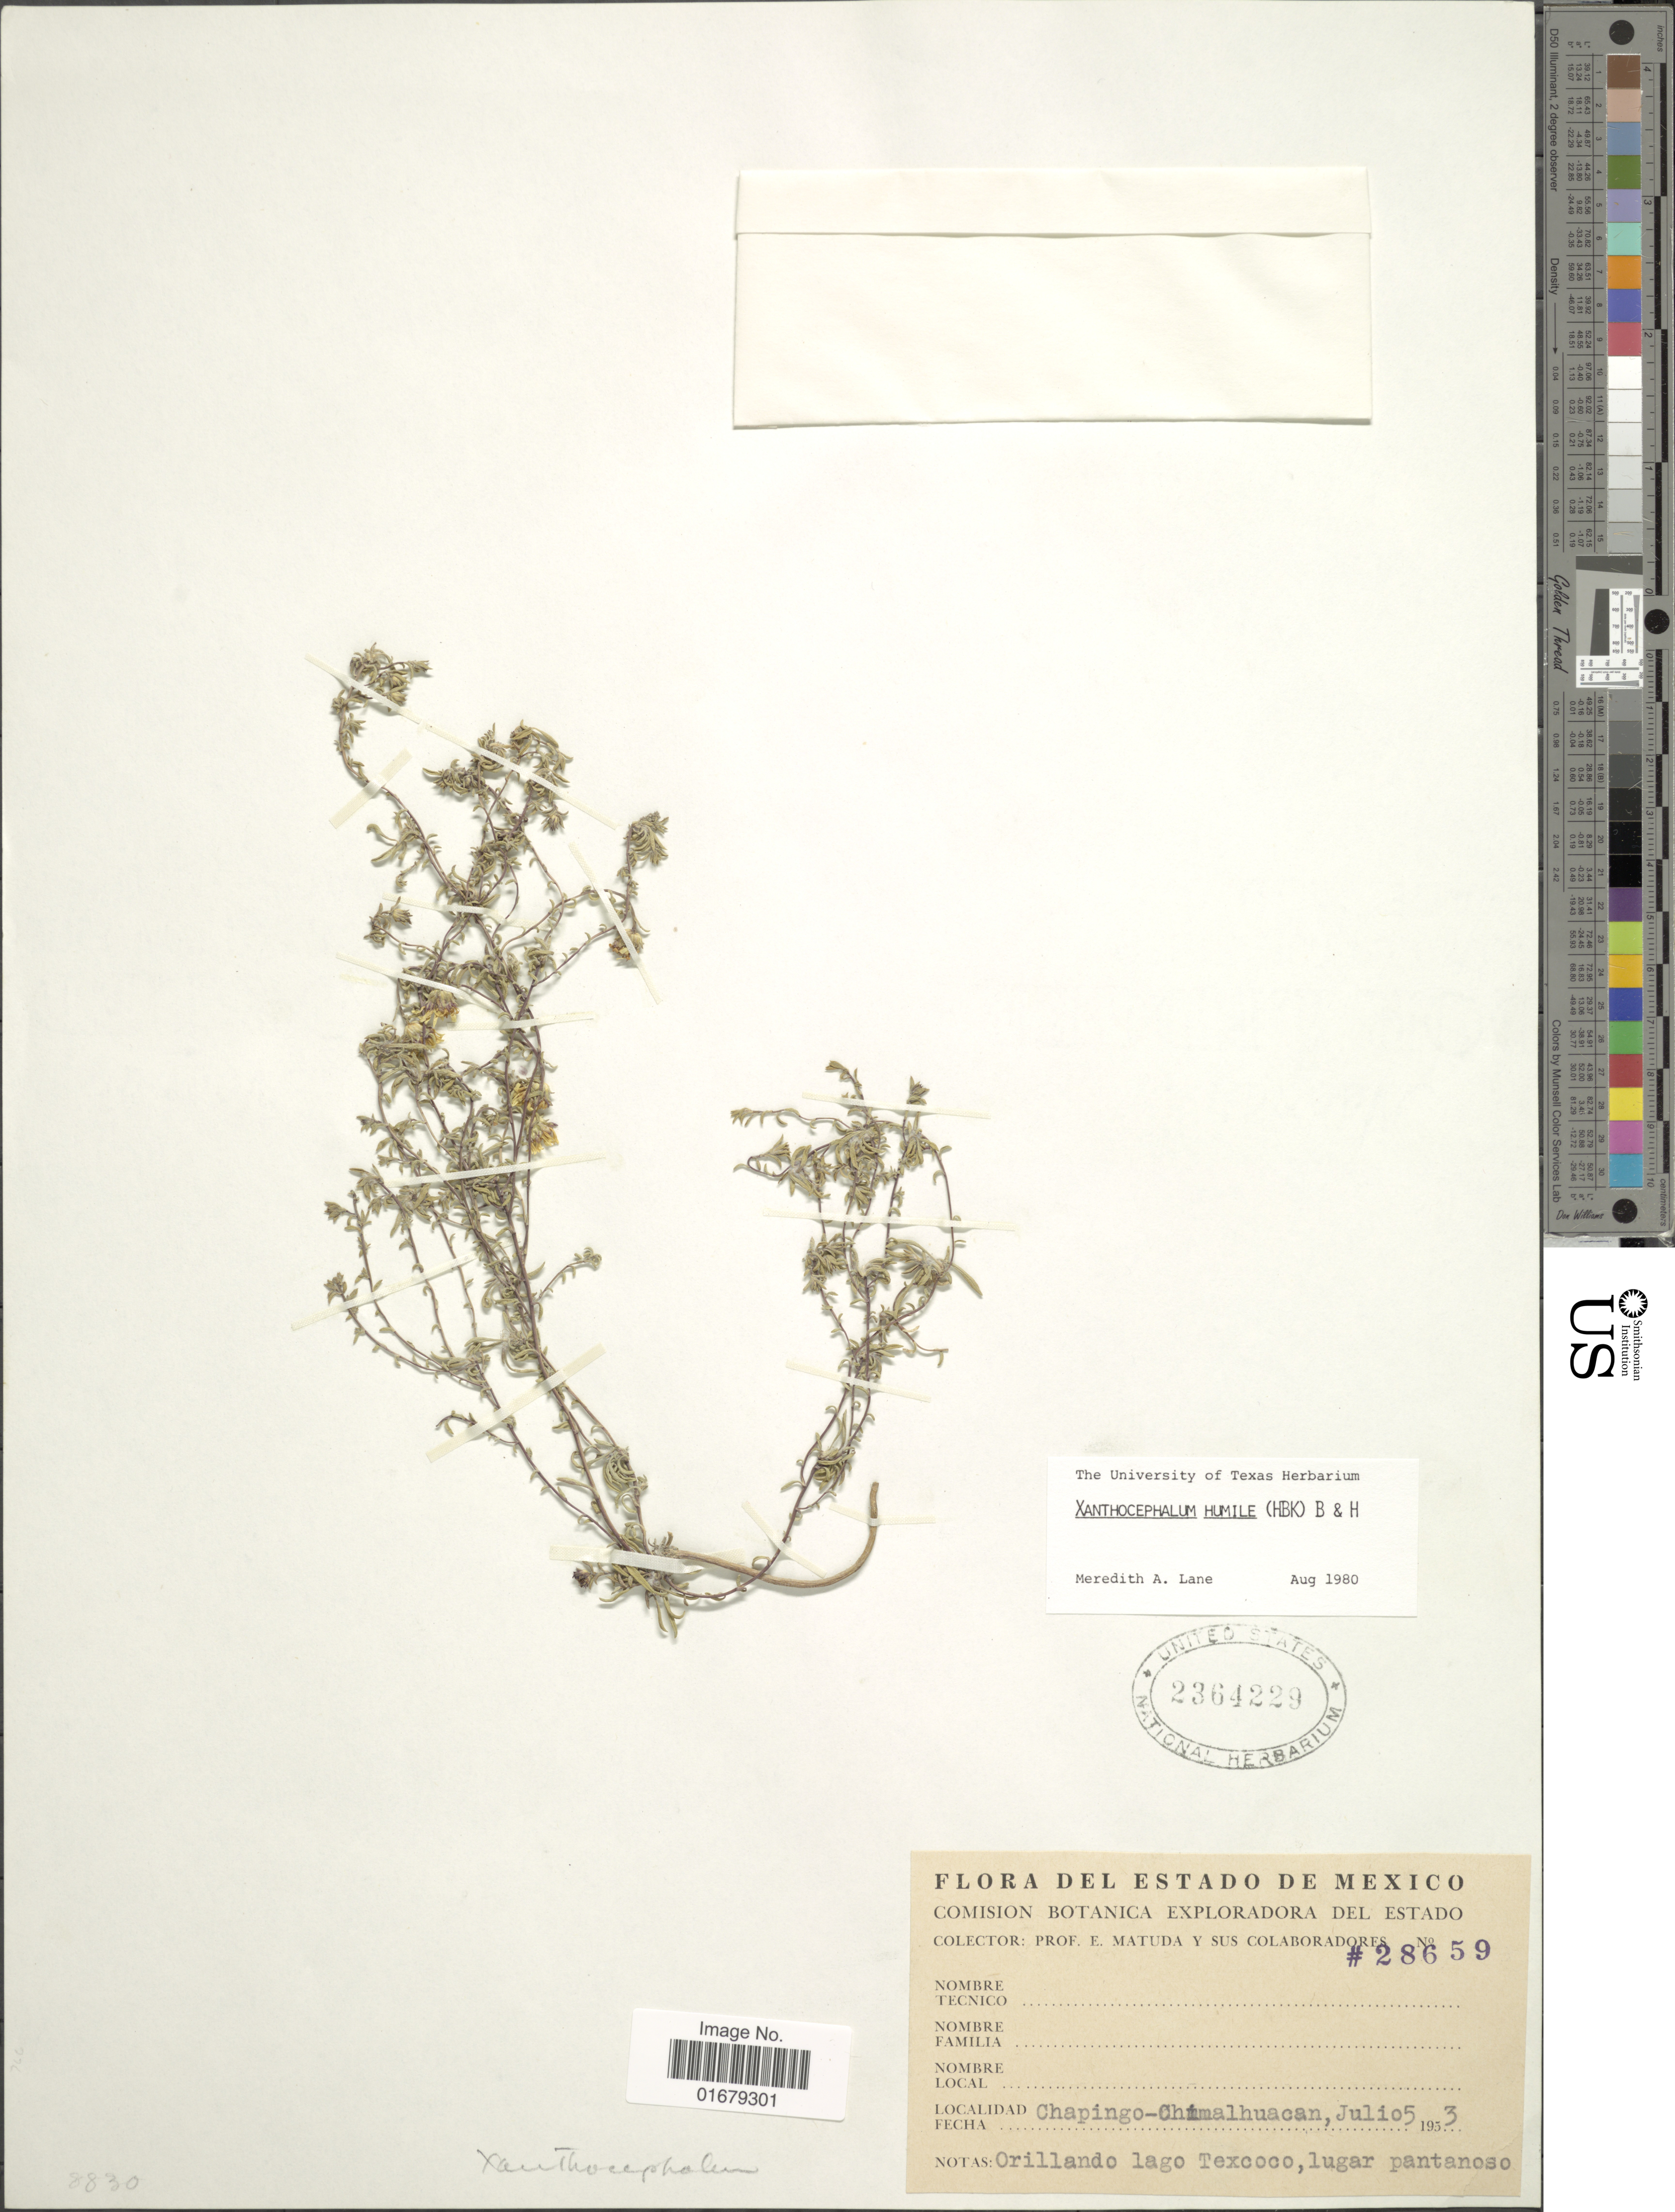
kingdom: Plantae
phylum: Tracheophyta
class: Magnoliopsida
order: Asterales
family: Asteraceae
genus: Xanthocephalum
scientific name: Xanthocephalum humile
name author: (Kunth) Benth. & Hook. f.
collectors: E. Matuda & et al.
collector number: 28659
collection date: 1953-07-05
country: Mexico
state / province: México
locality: Chapingo-Chimalhuacan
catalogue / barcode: US 2364229